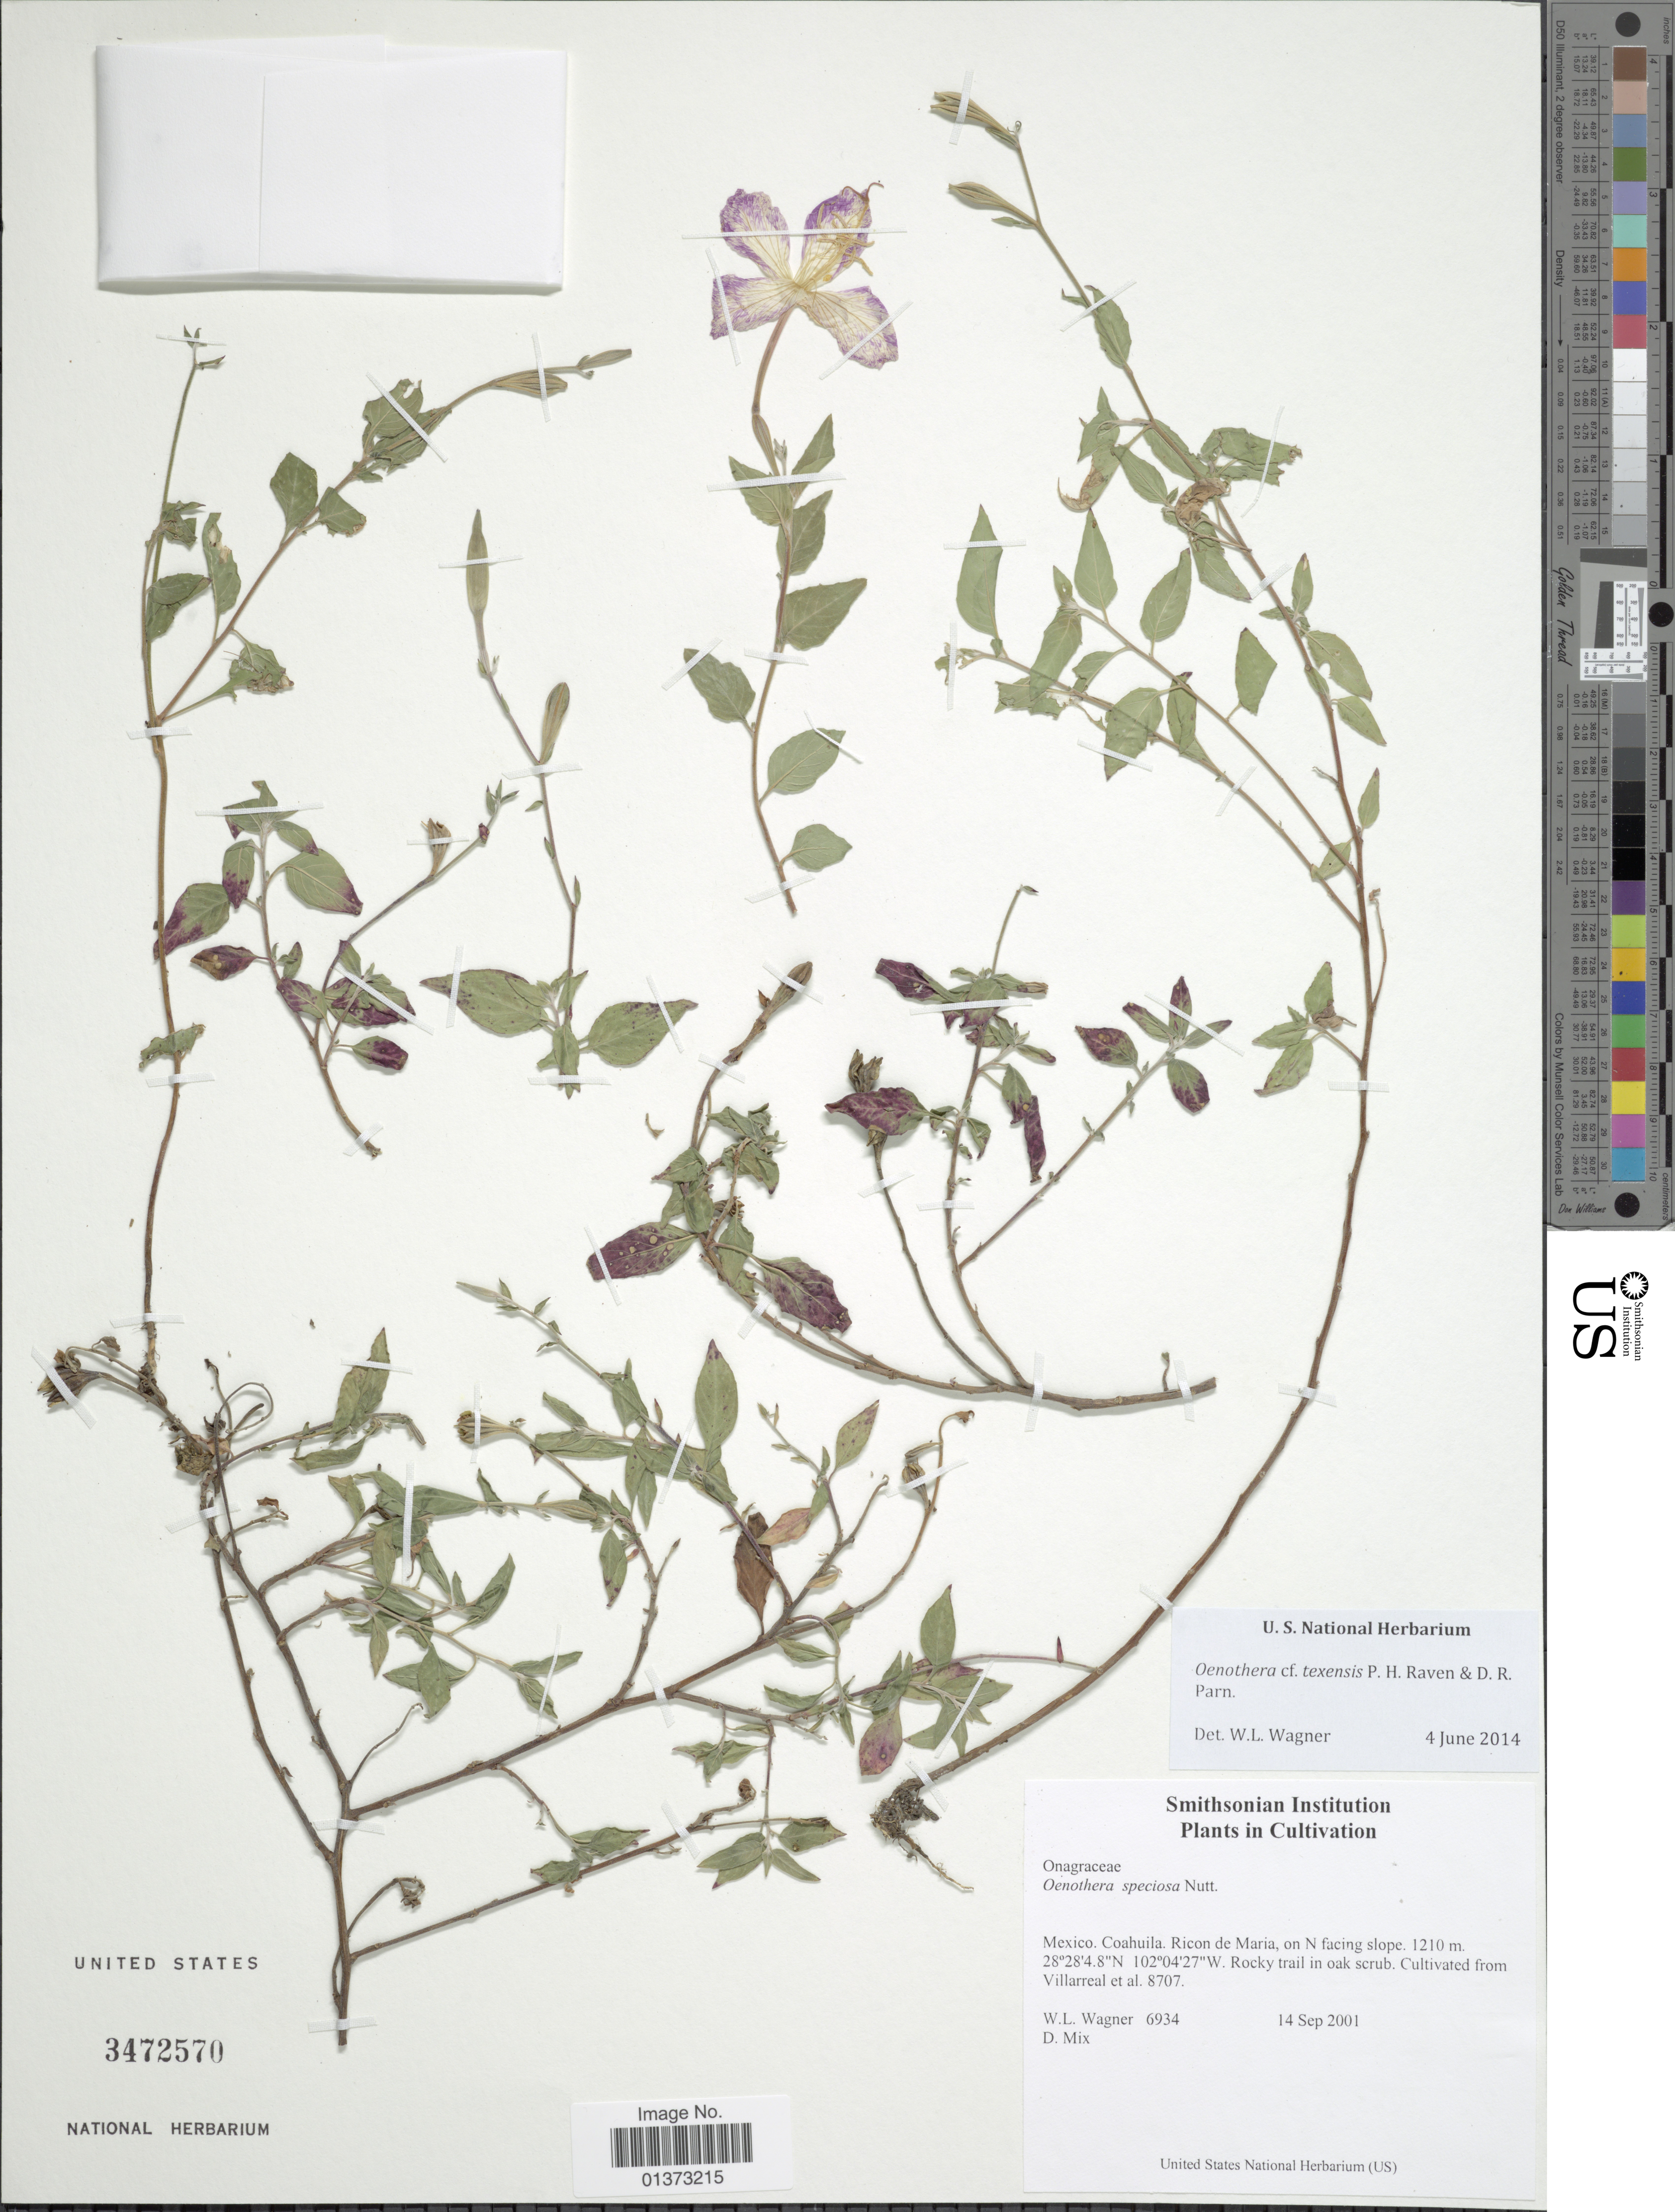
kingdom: Plantae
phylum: Tracheophyta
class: Magnoliopsida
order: Myrtales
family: Onagraceae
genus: Oenothera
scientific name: Oenothera texensis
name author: P.H. Raven & D.R. Parn.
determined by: Wagner, W. L., (BOT), Smithsonian Institution - National Museum of Natural History (UNITED STATES)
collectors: W. L. Wagner & D. Mix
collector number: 6934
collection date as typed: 14 Sep 2001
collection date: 2001-09-14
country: Mexico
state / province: Coahuila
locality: Ricon de Maria, on N facing slope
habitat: Rocky trail in oak scrub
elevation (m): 1210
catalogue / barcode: US 3472570